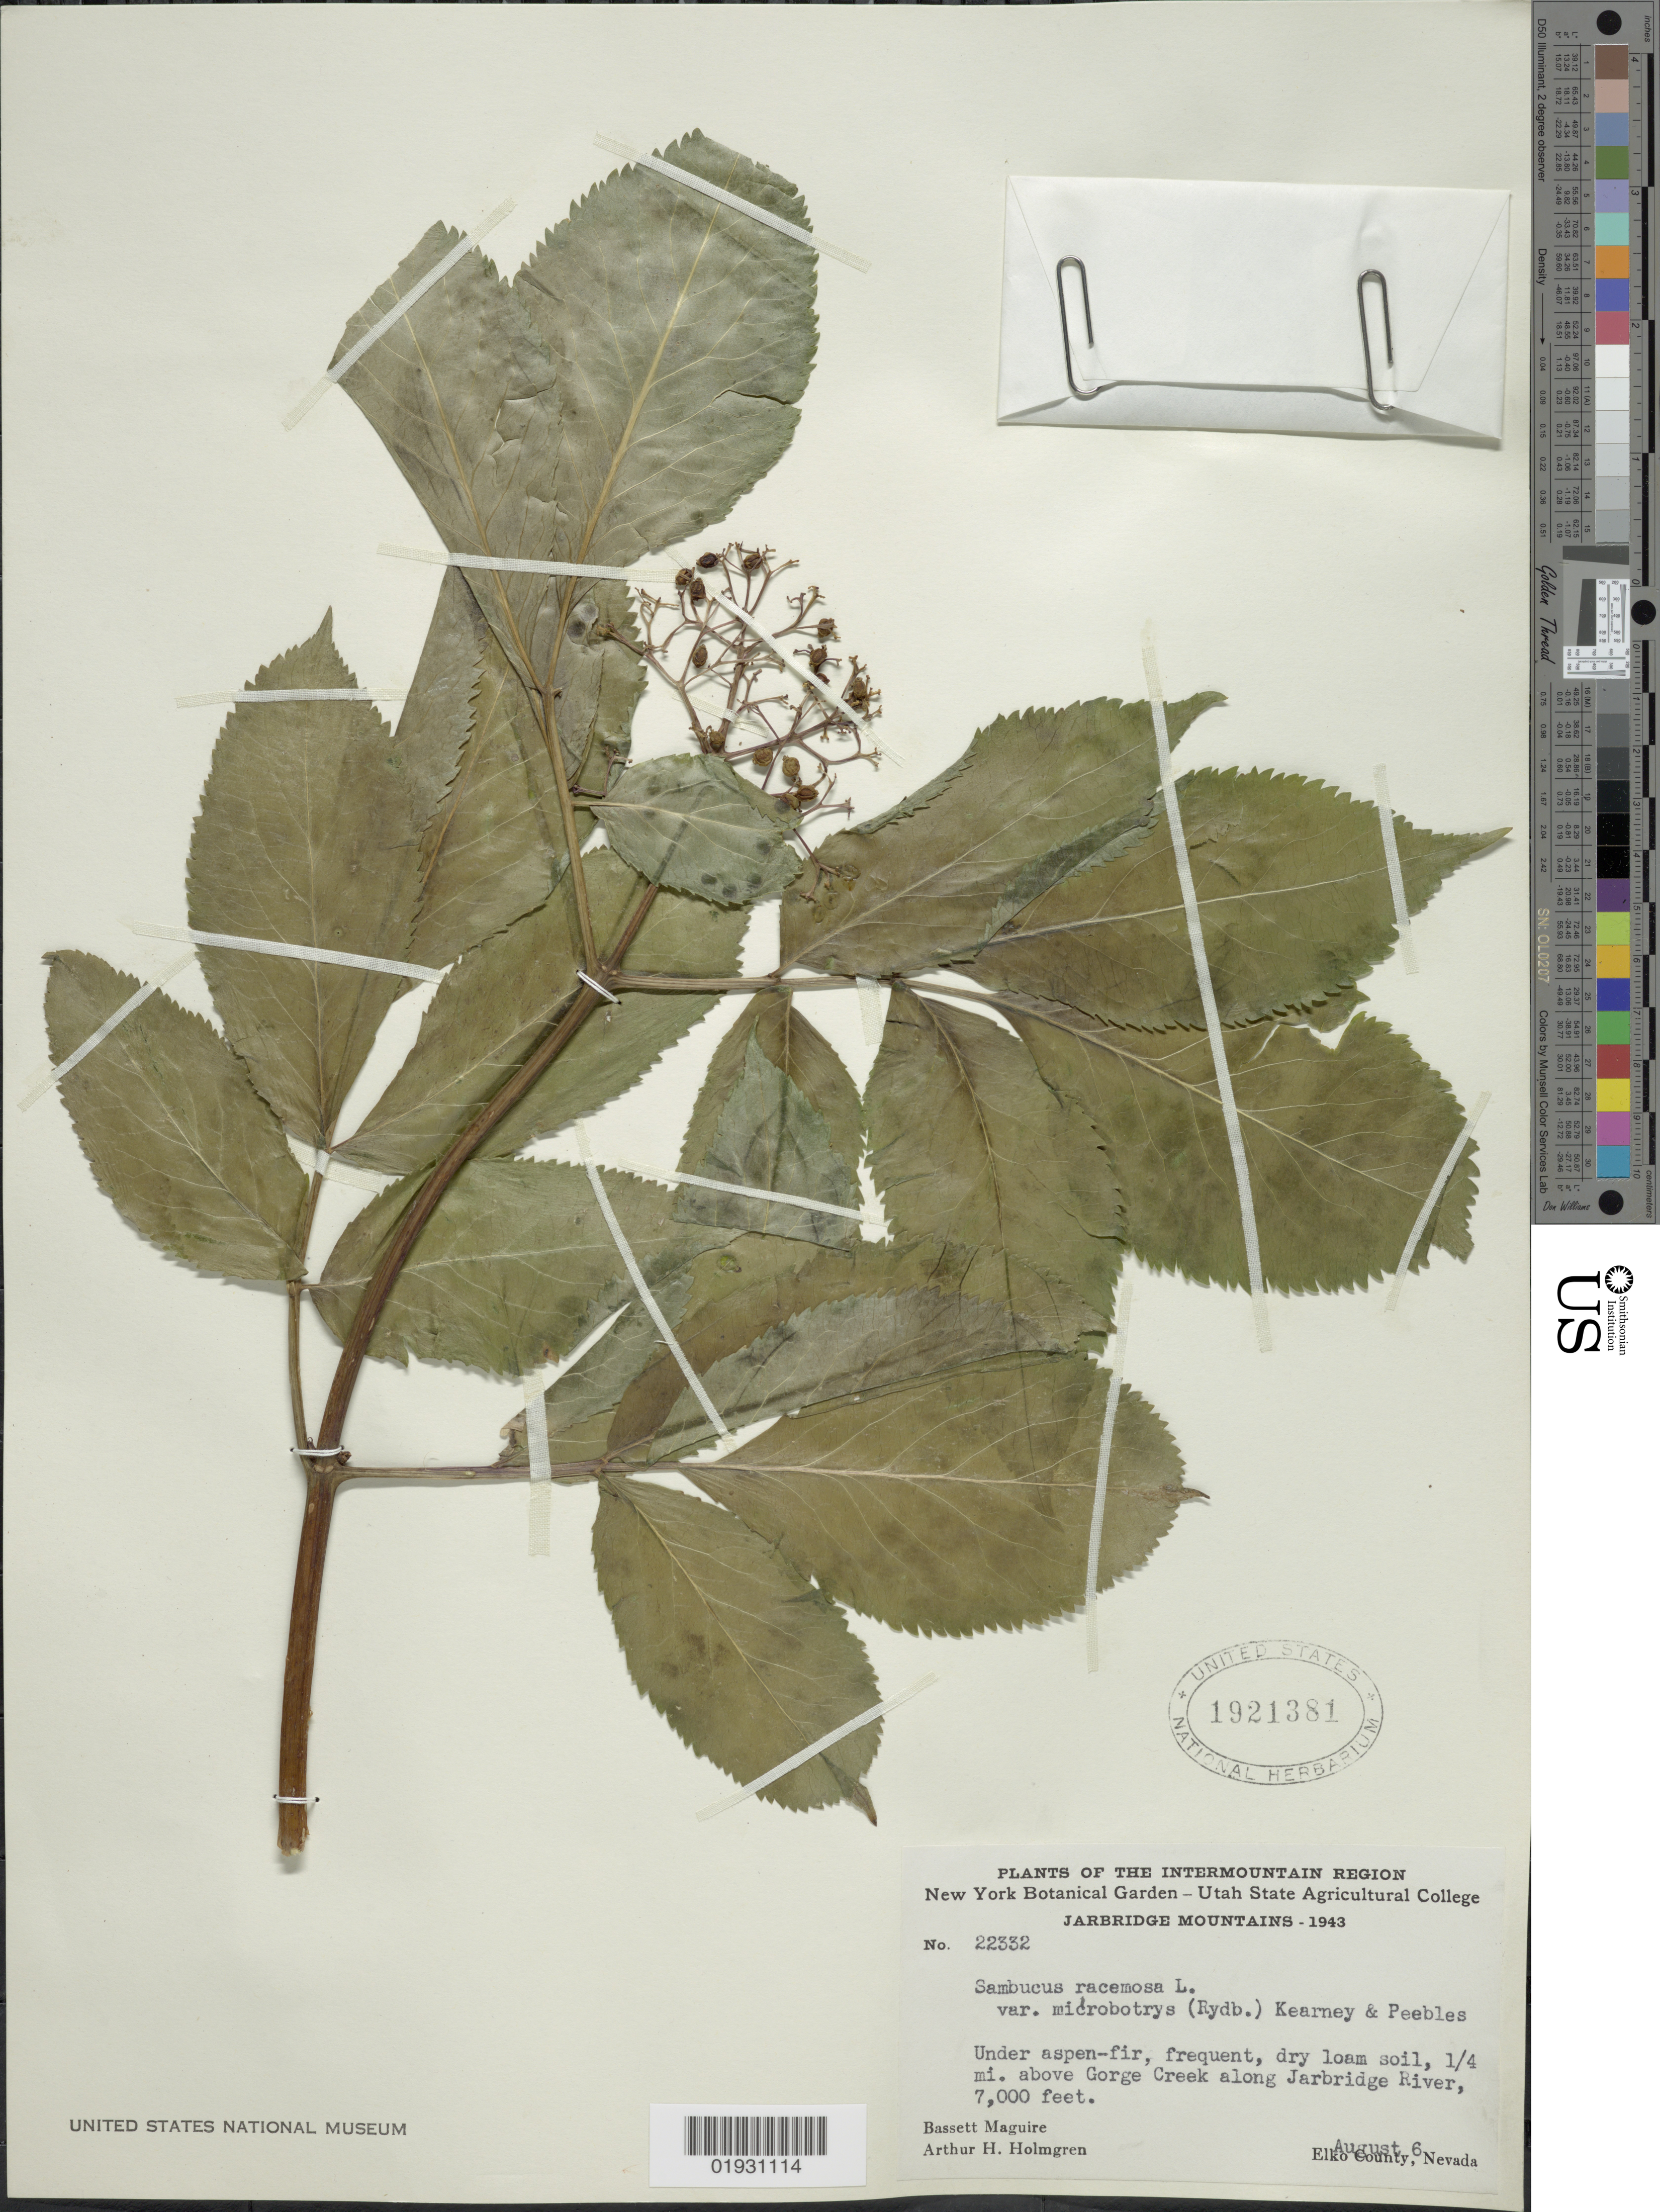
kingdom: Plantae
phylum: Tracheophyta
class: Magnoliopsida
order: Dipsacales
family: Viburnaceae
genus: Sambucus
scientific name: Sambucus microbotrys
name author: Rydb.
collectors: B. Maguire & A. H. Holmgren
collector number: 22332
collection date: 1943-08-06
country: United States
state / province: Nevada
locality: Intermountain Region. Jarbridge Mountains. 1/4 mi. above Gorge Creek along Jarbdridge River. Elko County.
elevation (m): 2134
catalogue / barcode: US 1921381